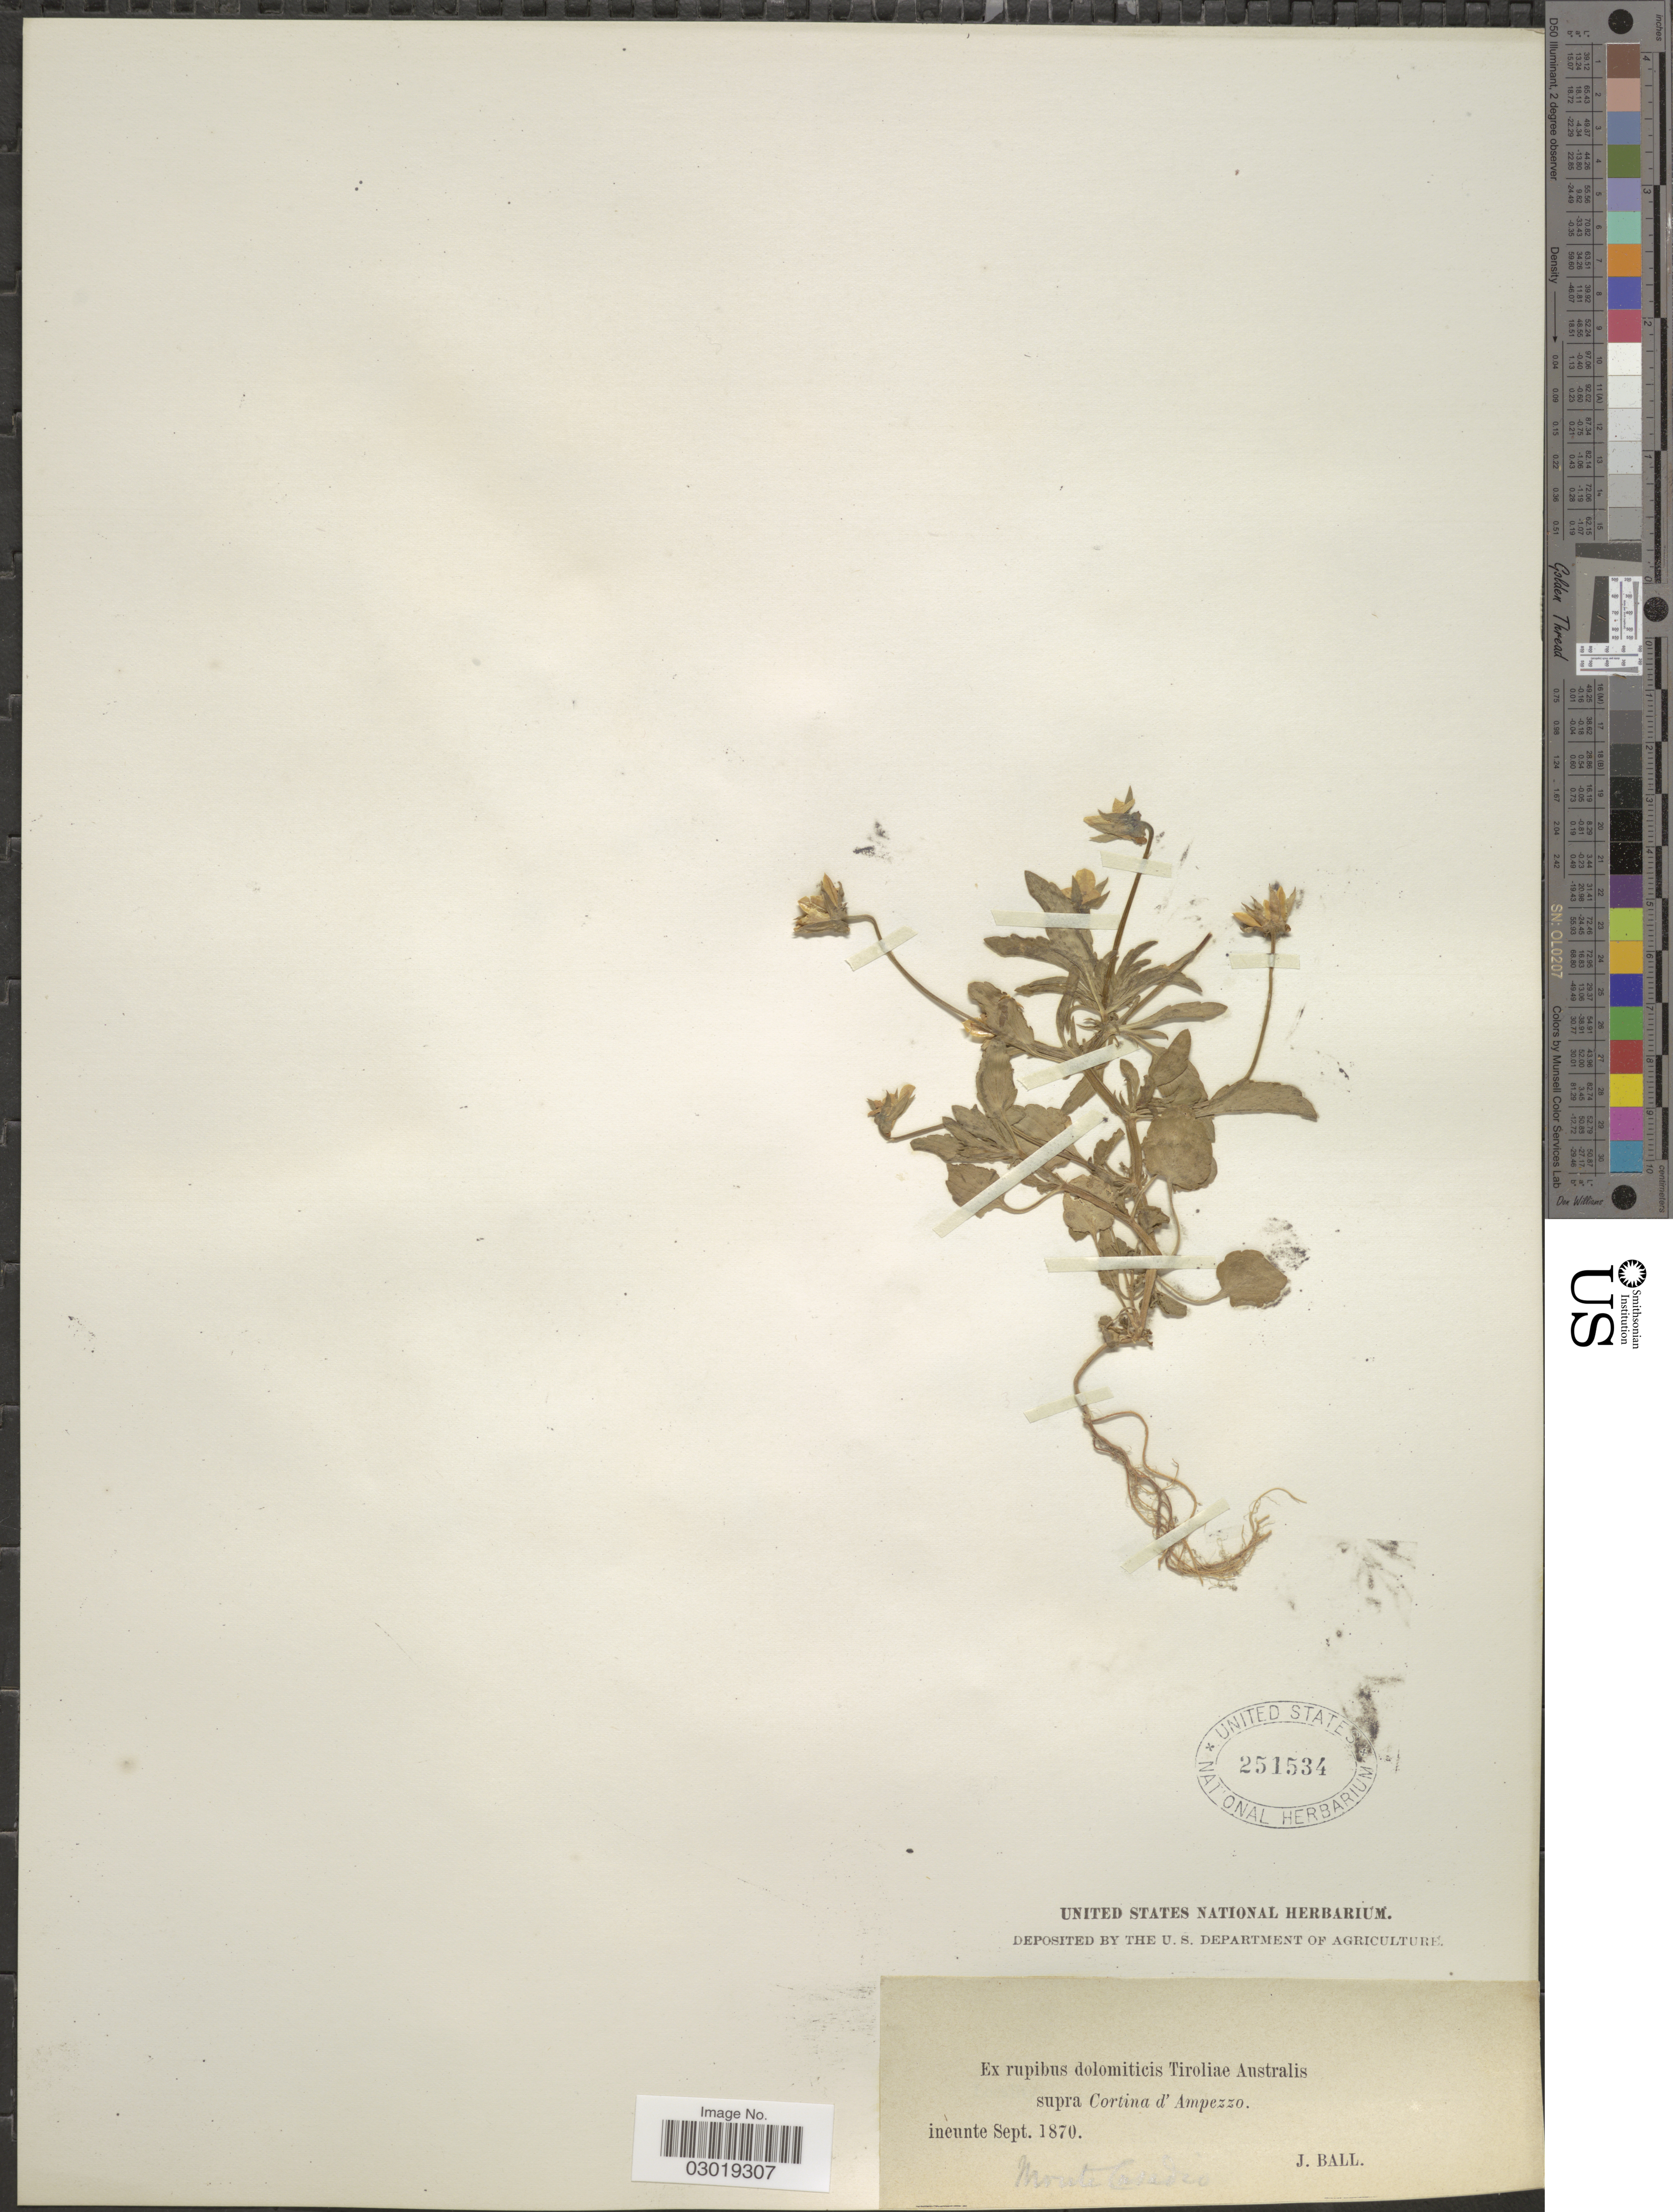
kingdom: Plantae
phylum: Tracheophyta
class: Magnoliopsida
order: Malpighiales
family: Violaceae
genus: Viola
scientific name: Viola sp.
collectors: J. Ball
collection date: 1870-09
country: Austria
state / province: Tirol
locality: Rupibus dolomiticis Tiroliae Australis supra Cortina d'Ampezzo, Monte [illegible text].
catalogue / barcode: US 251534